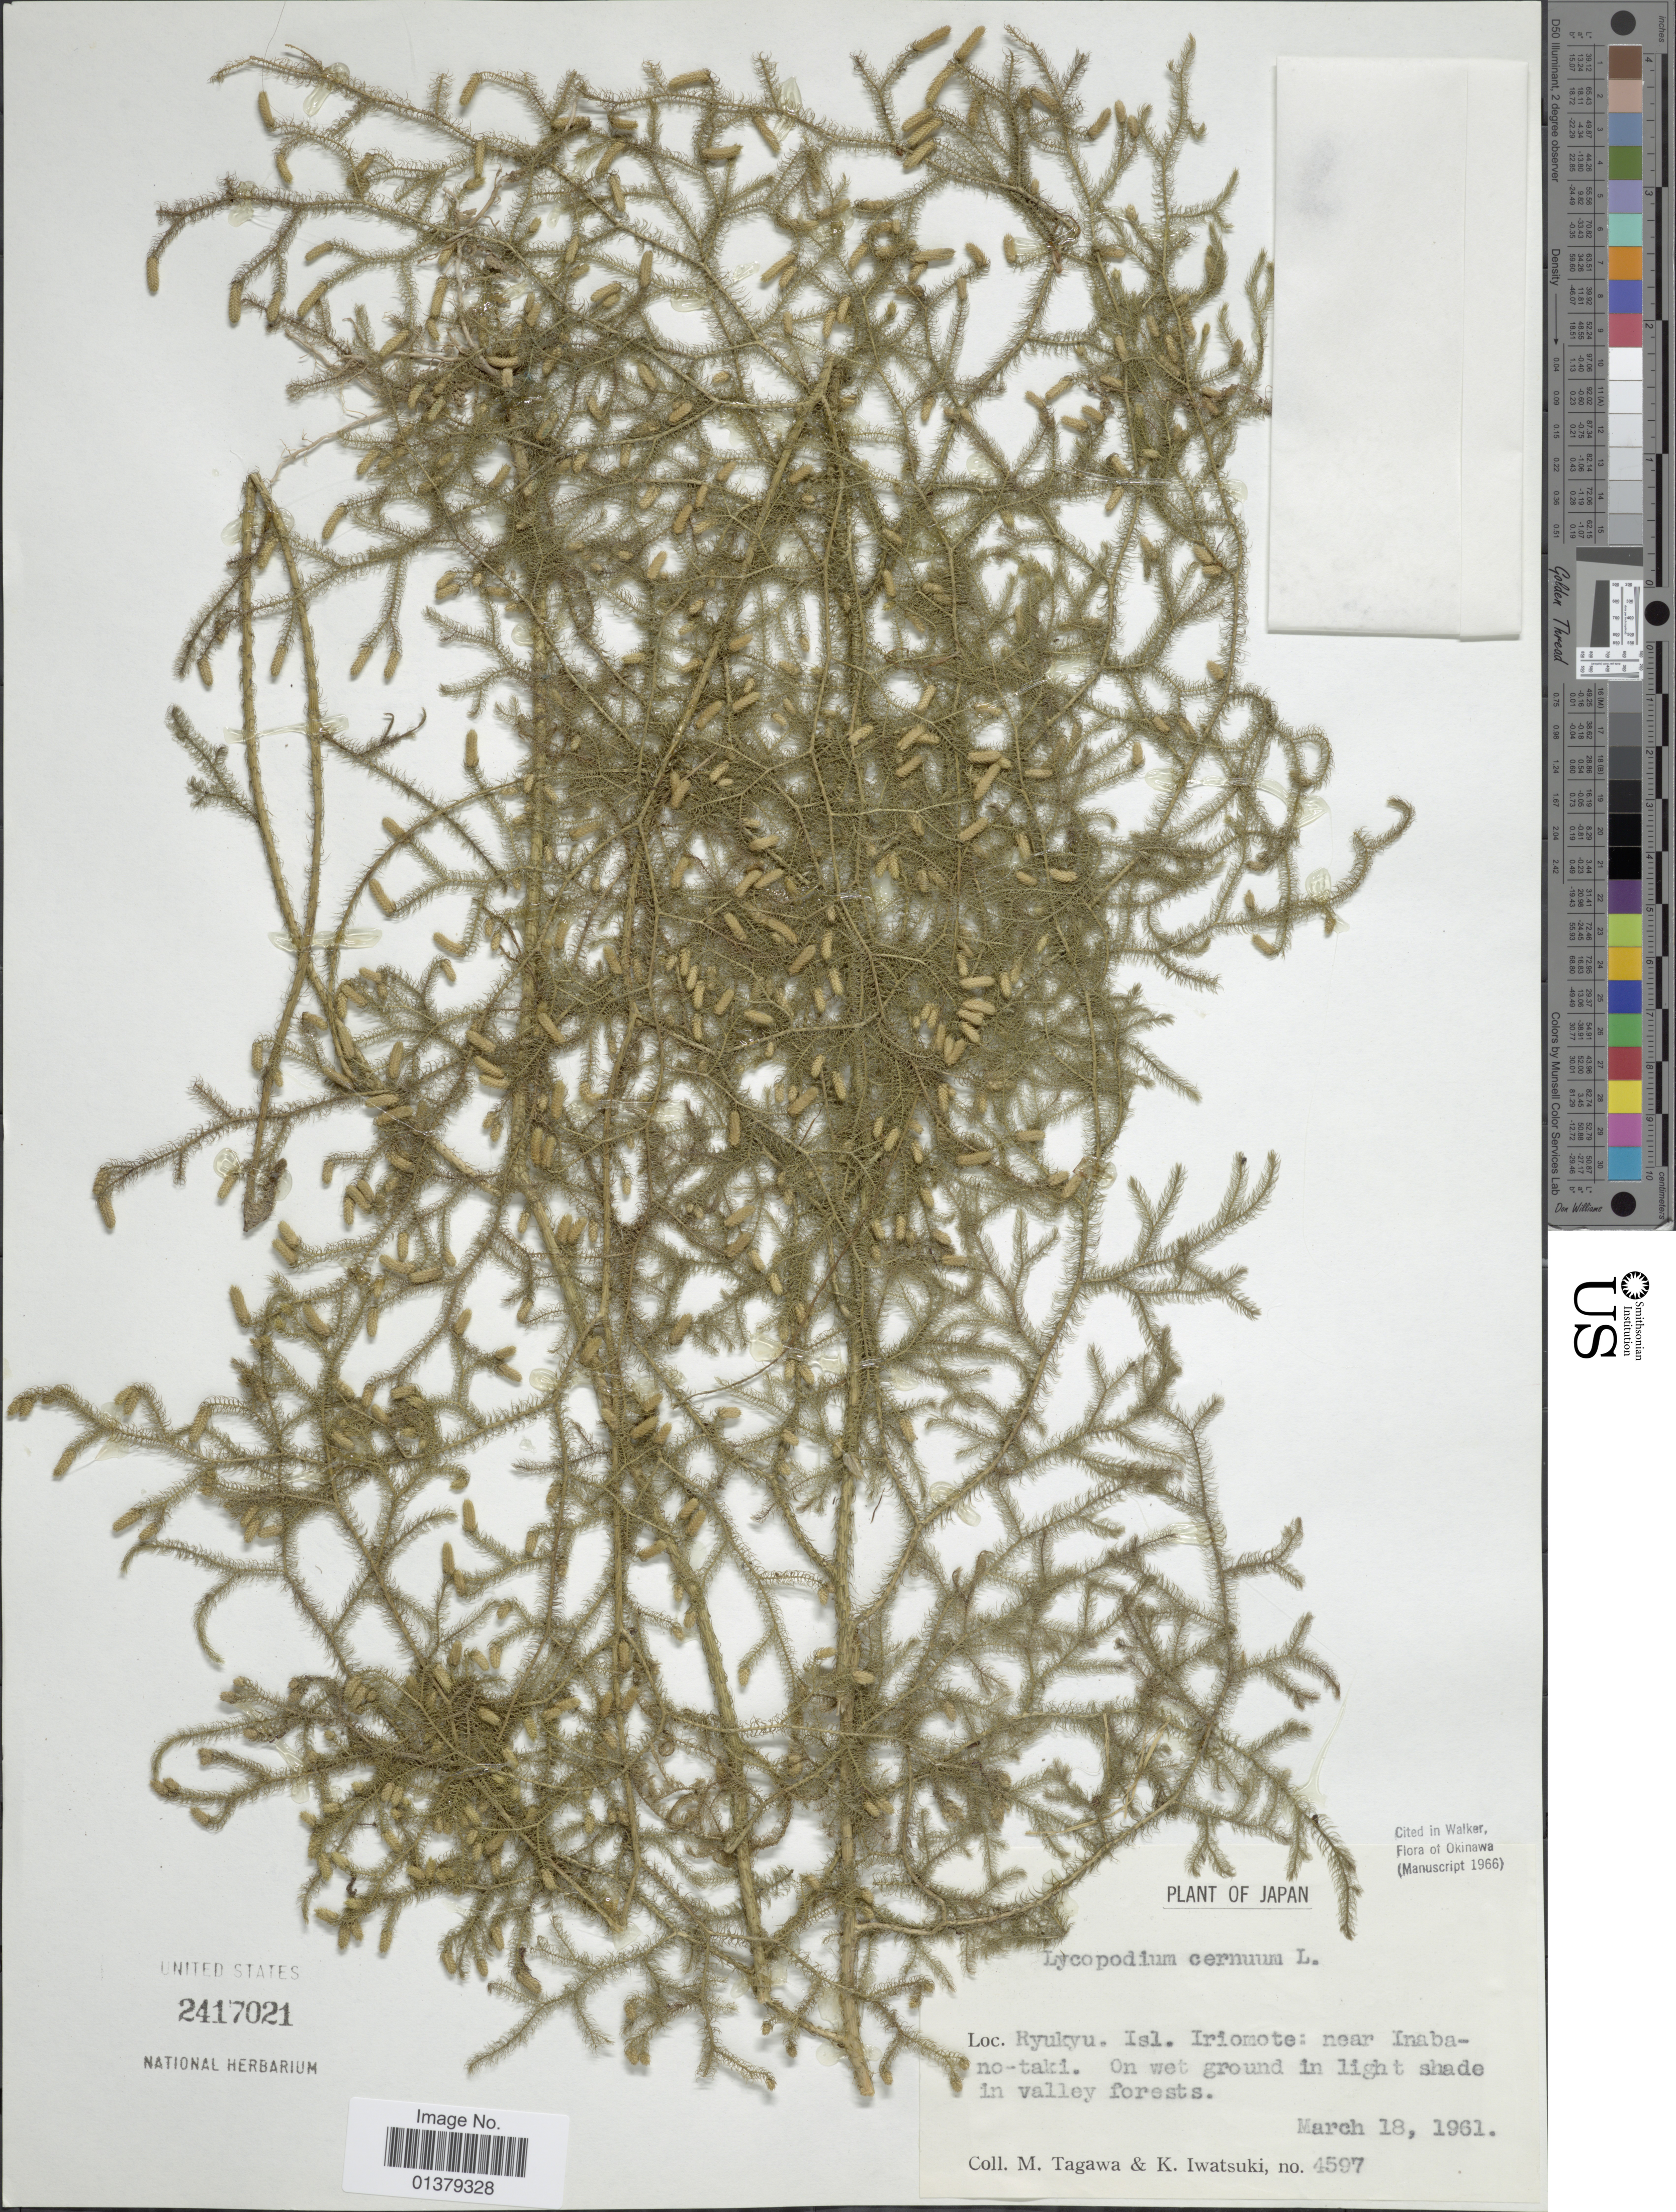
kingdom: Plantae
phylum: Tracheophyta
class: Lycopodiopsida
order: Lycopodiales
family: Lycopodiaceae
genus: Palhinhaea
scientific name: Palhinhaea cernua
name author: (L.) Vasc. & Franco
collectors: M. Tagawa & K. Iwatsuki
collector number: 4597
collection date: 1961-03-18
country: Japan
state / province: Okinawa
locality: Ryukyu Isl. iriomote: near Inabano-taki. On wet ground in light shade in valley forests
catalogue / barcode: US 2417021